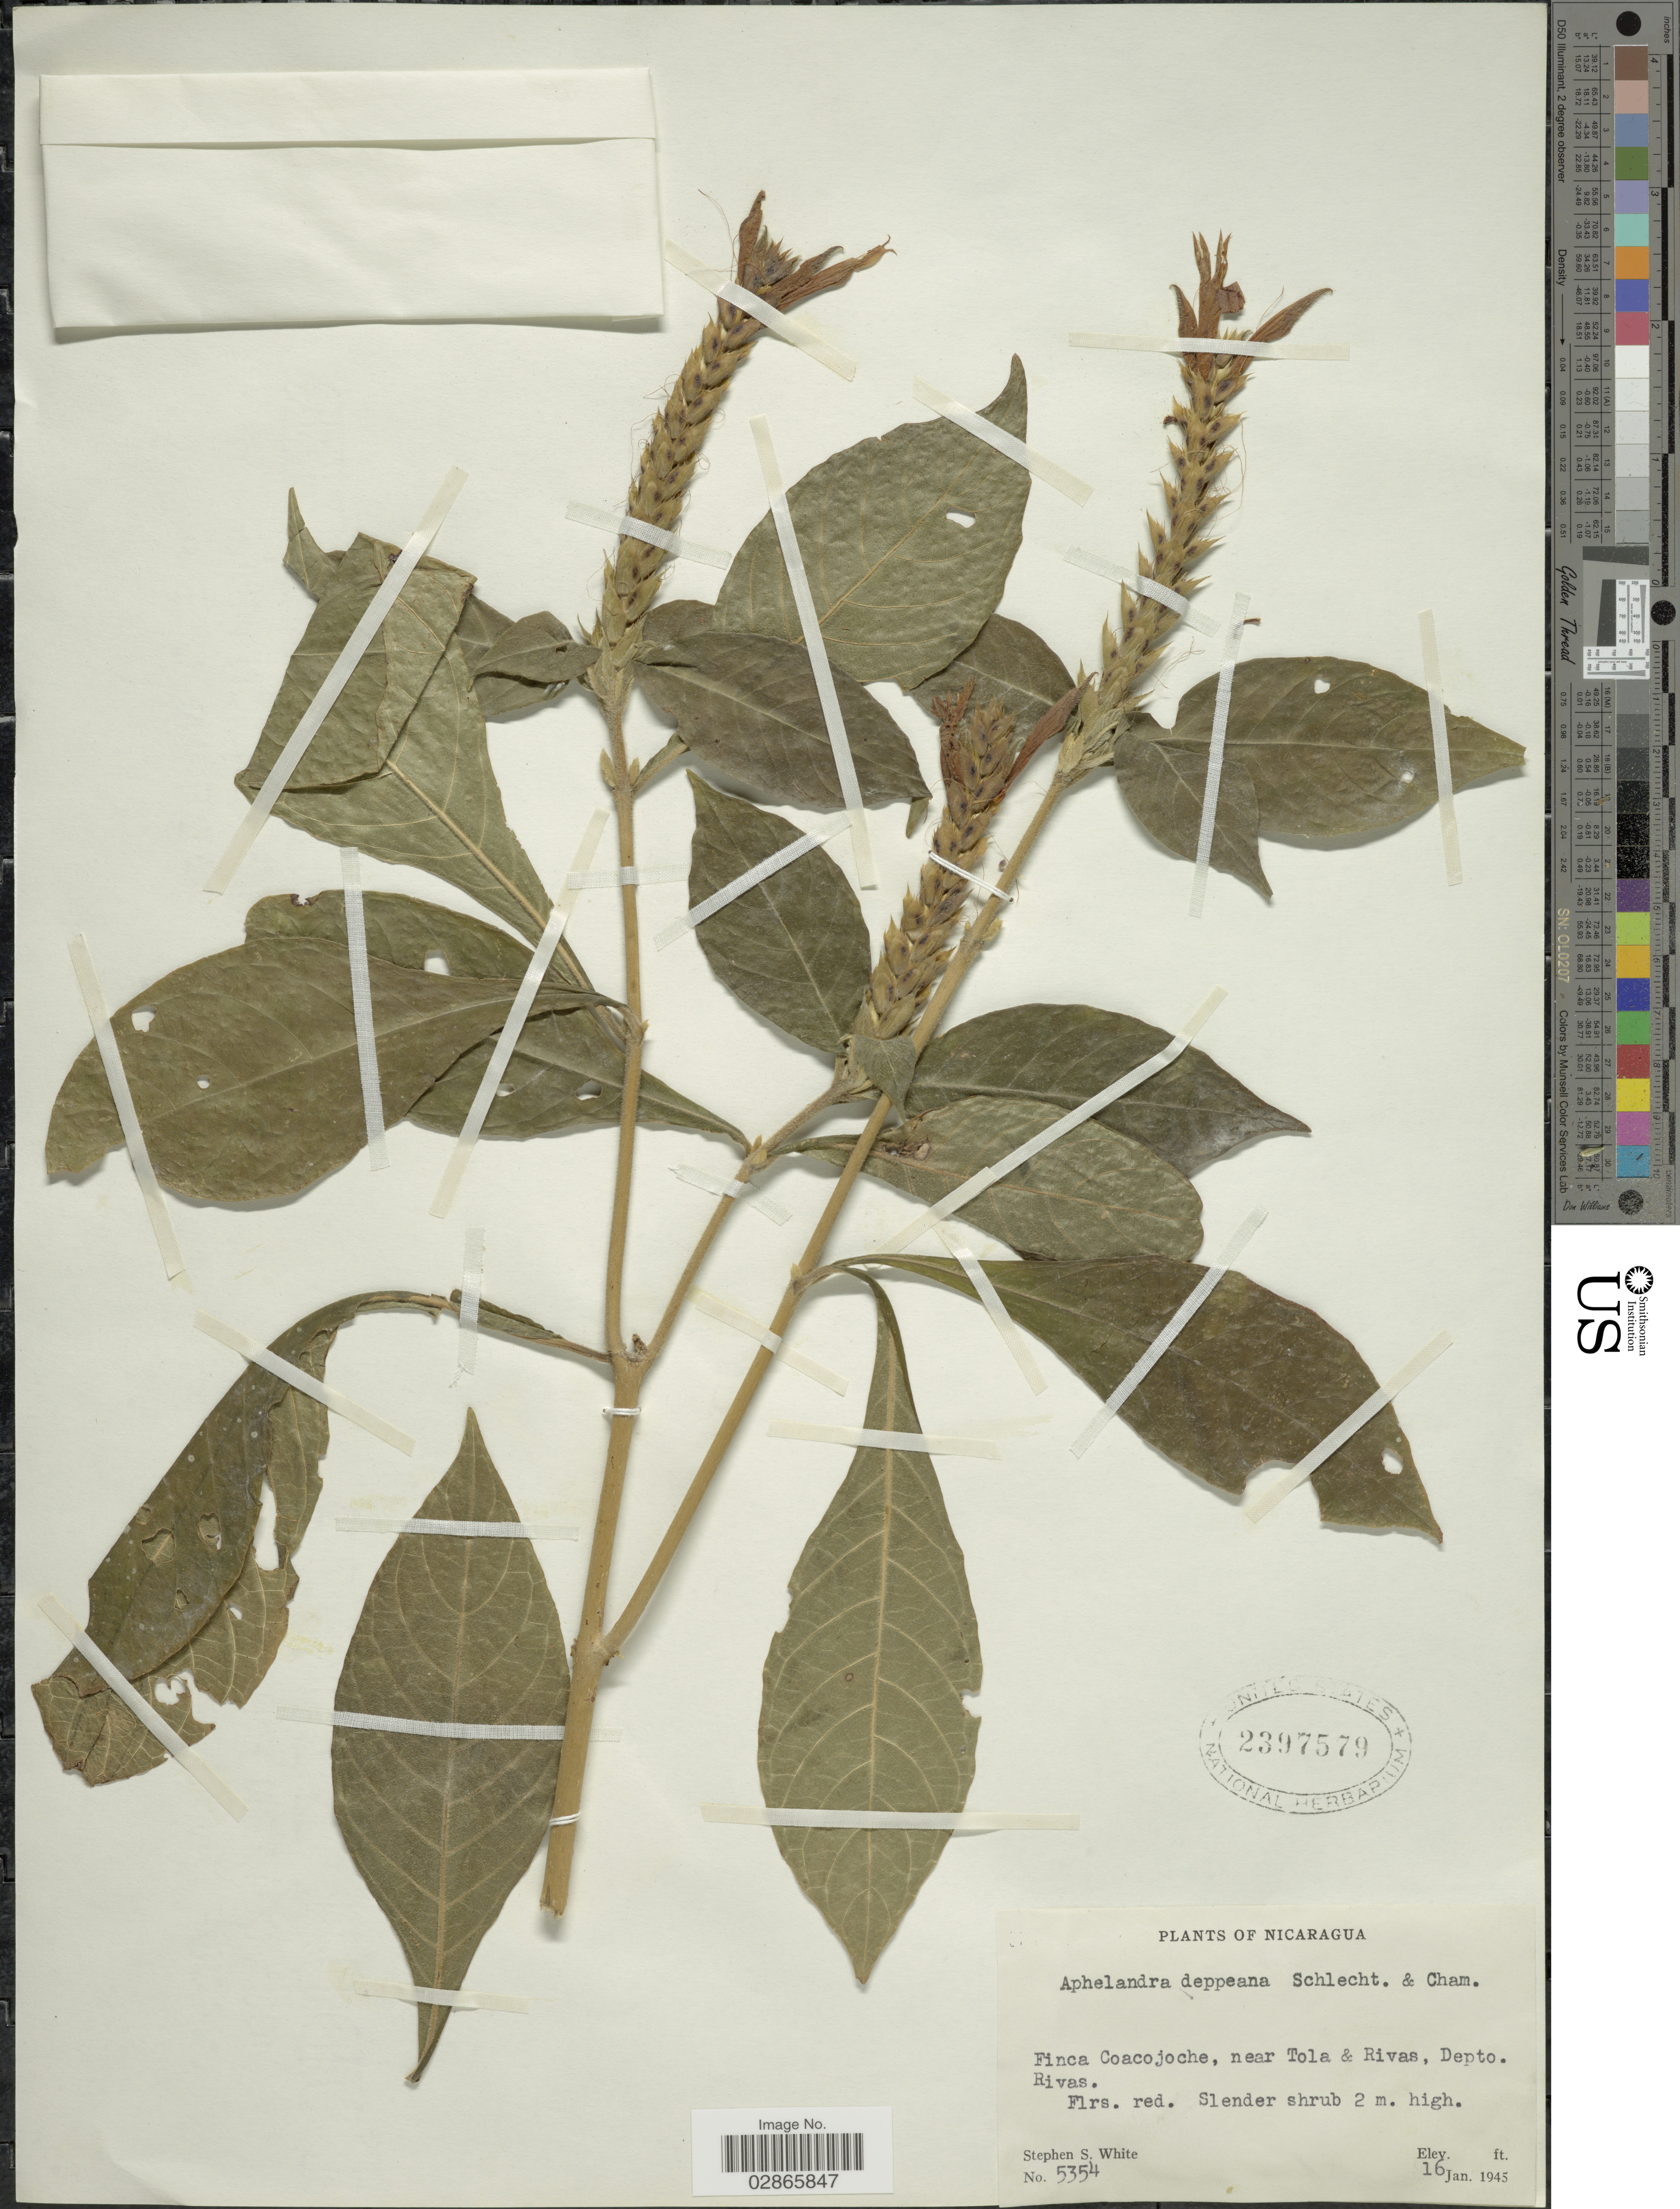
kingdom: Plantae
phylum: Tracheophyta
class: Magnoliopsida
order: Lamiales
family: Acanthaceae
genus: Aphelandra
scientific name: Aphelandra deppeana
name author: Schltdl. & Cham.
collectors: S. S. White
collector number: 5354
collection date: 1945-01-16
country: Nicaragua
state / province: Rivas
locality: Finca Coacojoche, near Tola & Rivas, Depto. Rivas.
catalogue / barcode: US 2397579